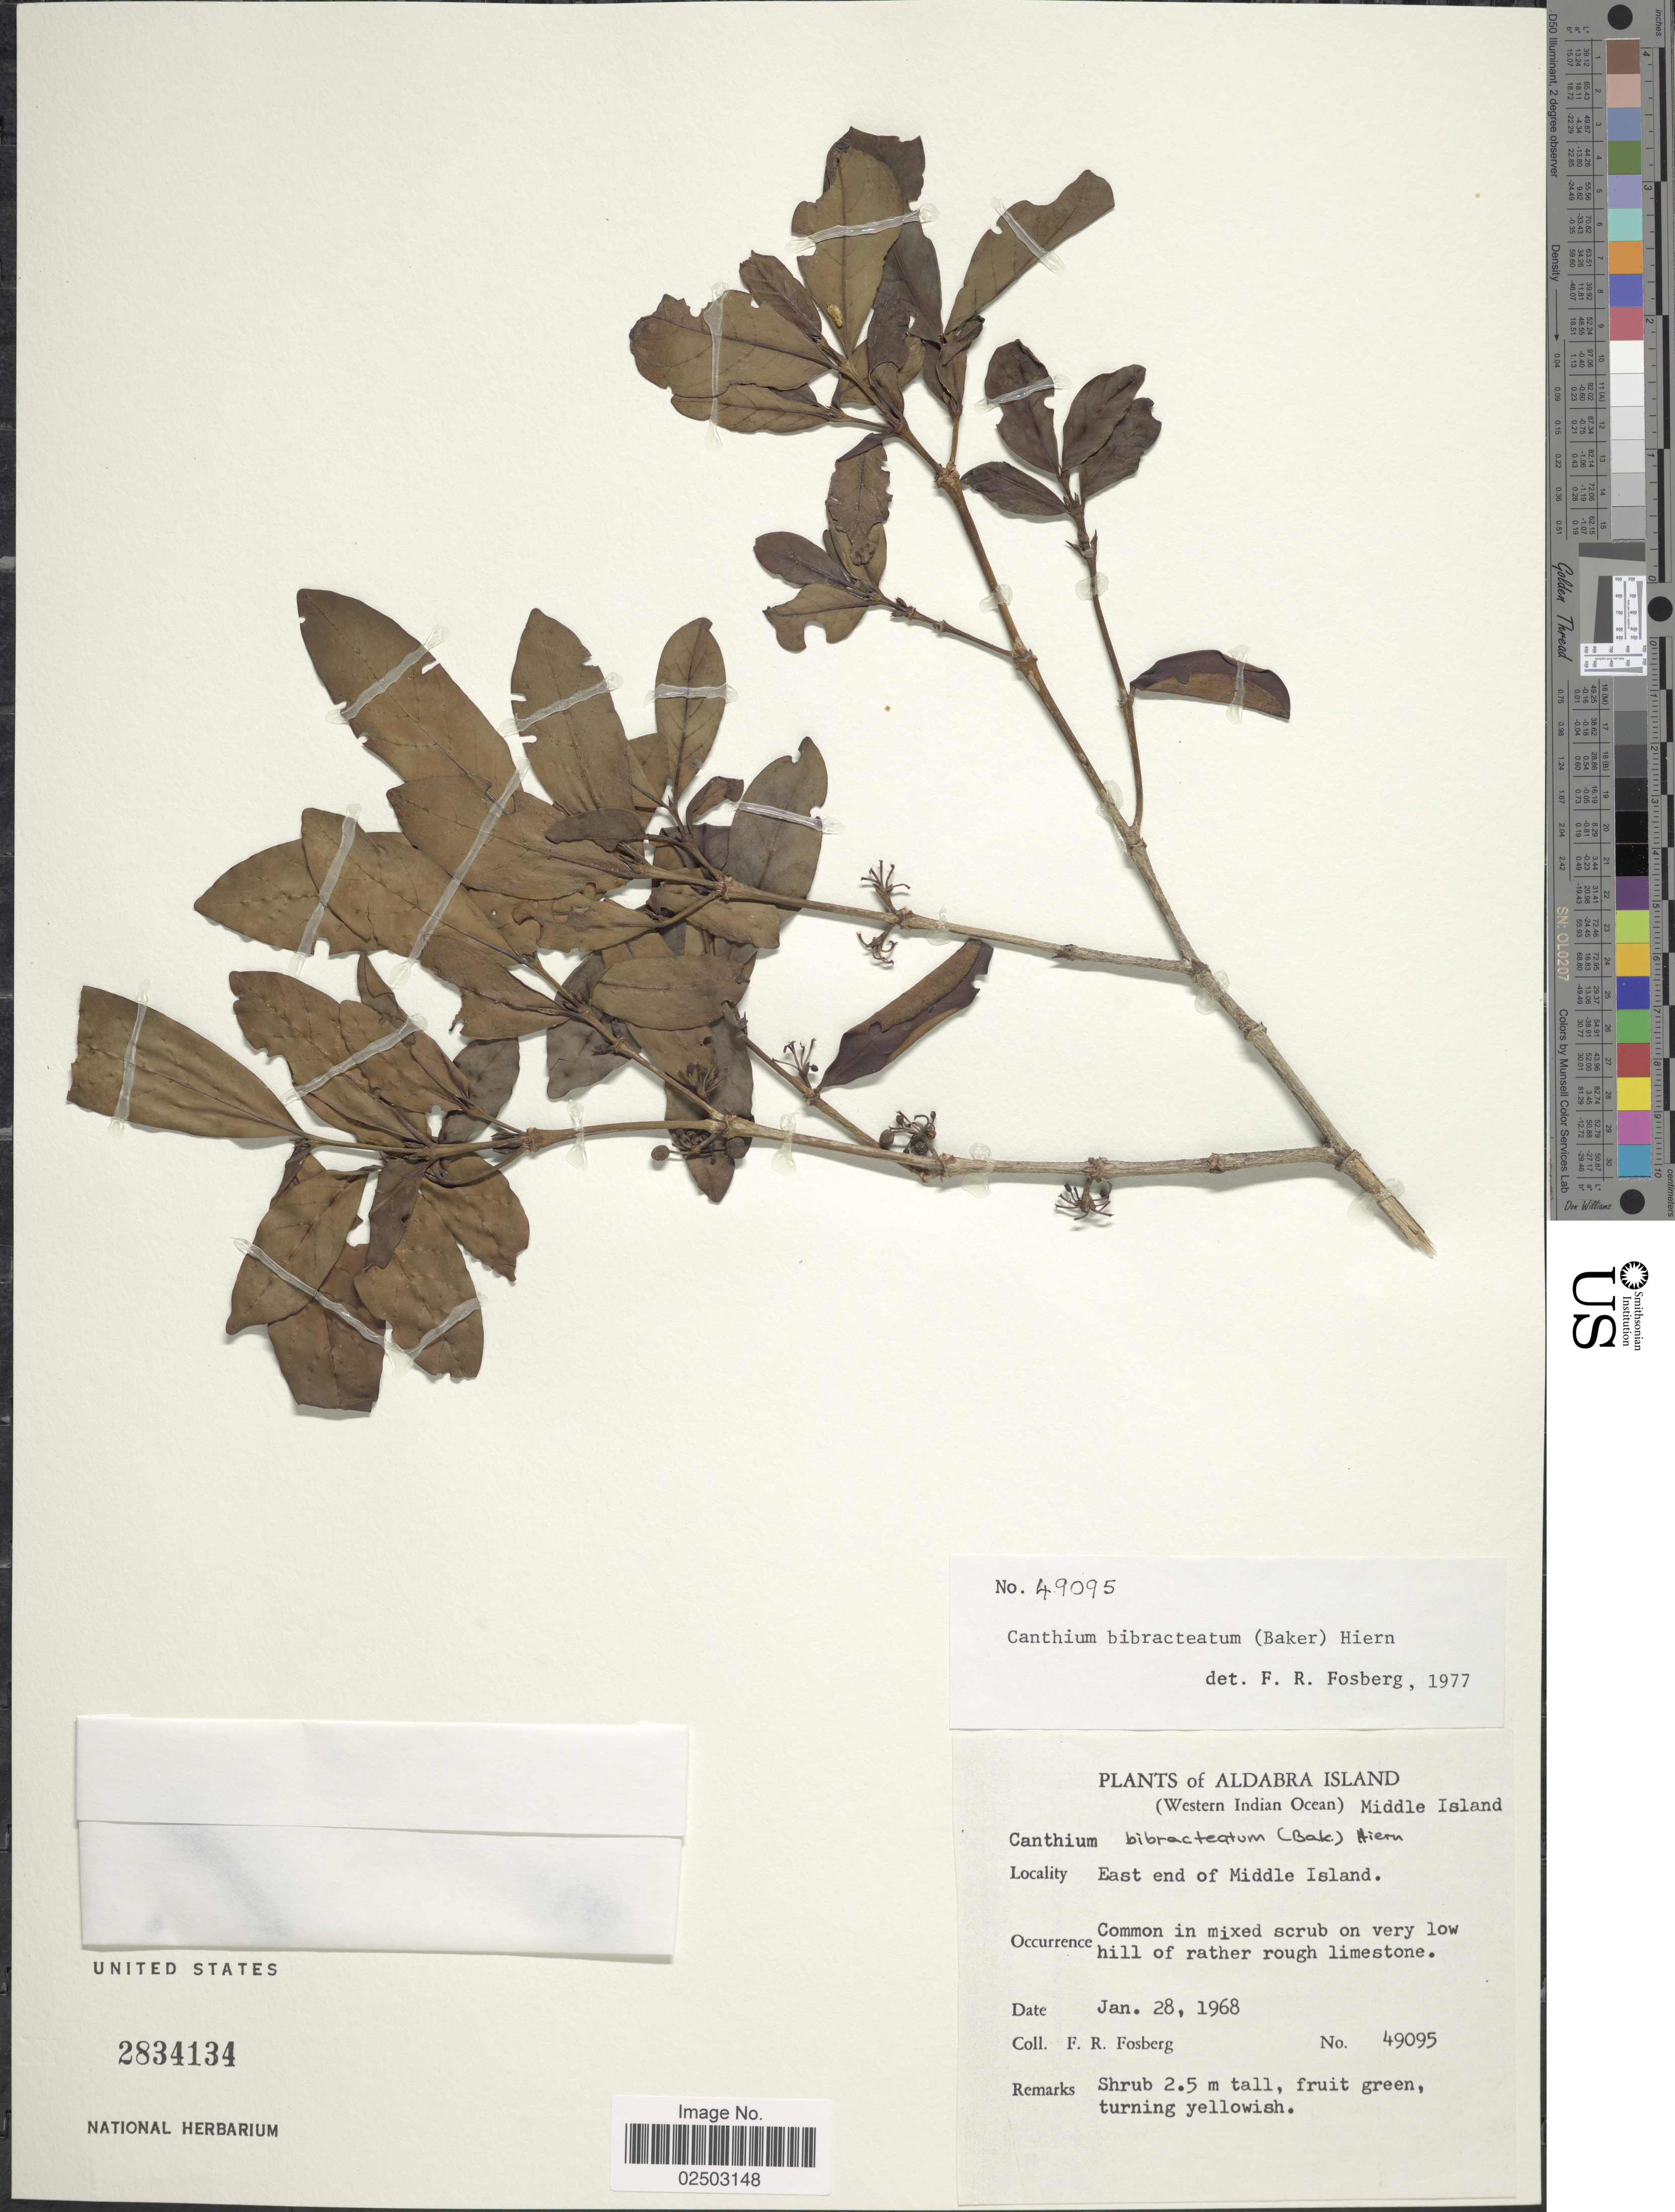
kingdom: Plantae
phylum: Tracheophyta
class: Magnoliopsida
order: Gentianales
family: Rubiaceae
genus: Canthium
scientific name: Canthium bibracteatum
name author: (Baker) Hiern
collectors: F. R. Fosberg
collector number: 49095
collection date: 1968-01-28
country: Seychelles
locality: Aldabra Island (Western Indian Ocean), Middle Island, East end of Middle Island, on very low hill of rather rough limestone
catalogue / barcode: US 2834134